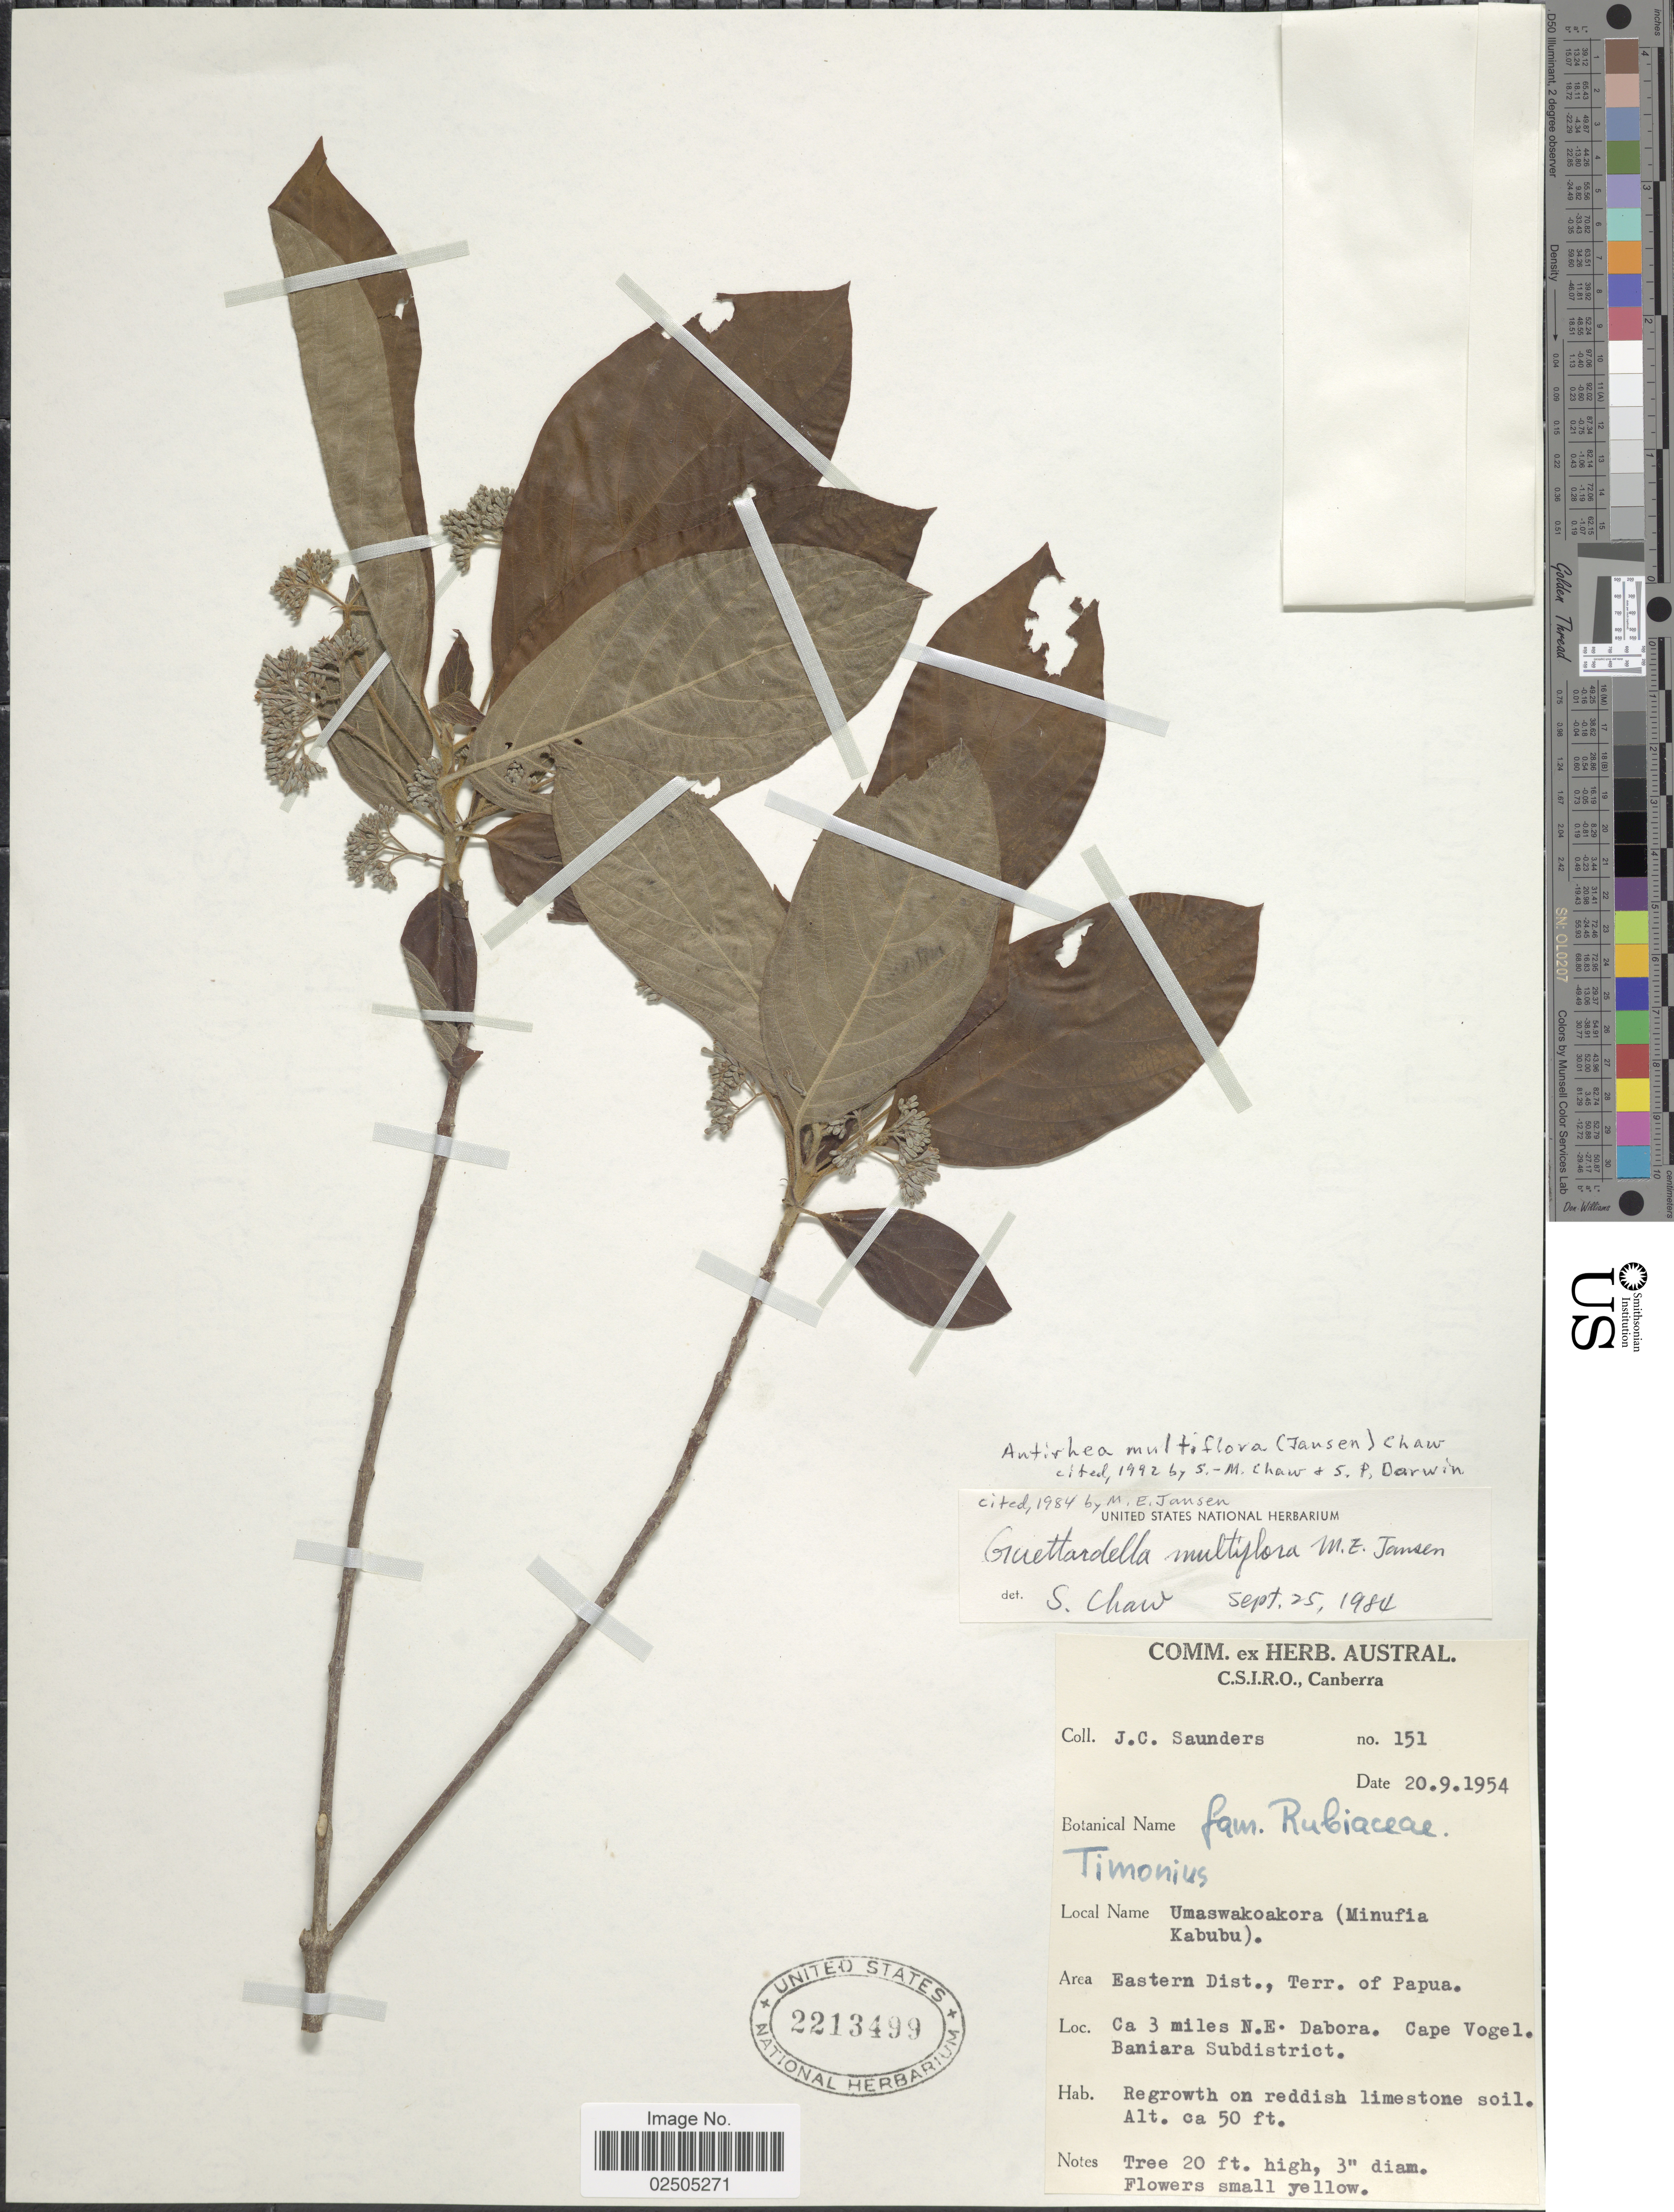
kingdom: Plantae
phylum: Tracheophyta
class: Magnoliopsida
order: Gentianales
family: Rubiaceae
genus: Antirhea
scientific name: Antirhea multiflora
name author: (M. E. Jansen) Chaw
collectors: J. C. Saunders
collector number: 151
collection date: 1954-09-20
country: Papua New Guinea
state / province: Milne Bay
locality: Eastern Dist., Terr. of Papua, Ca. 3 miles N.E. Dabora. Cape Vogel. Baniara Subdistrict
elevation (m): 15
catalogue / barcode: US 2213499